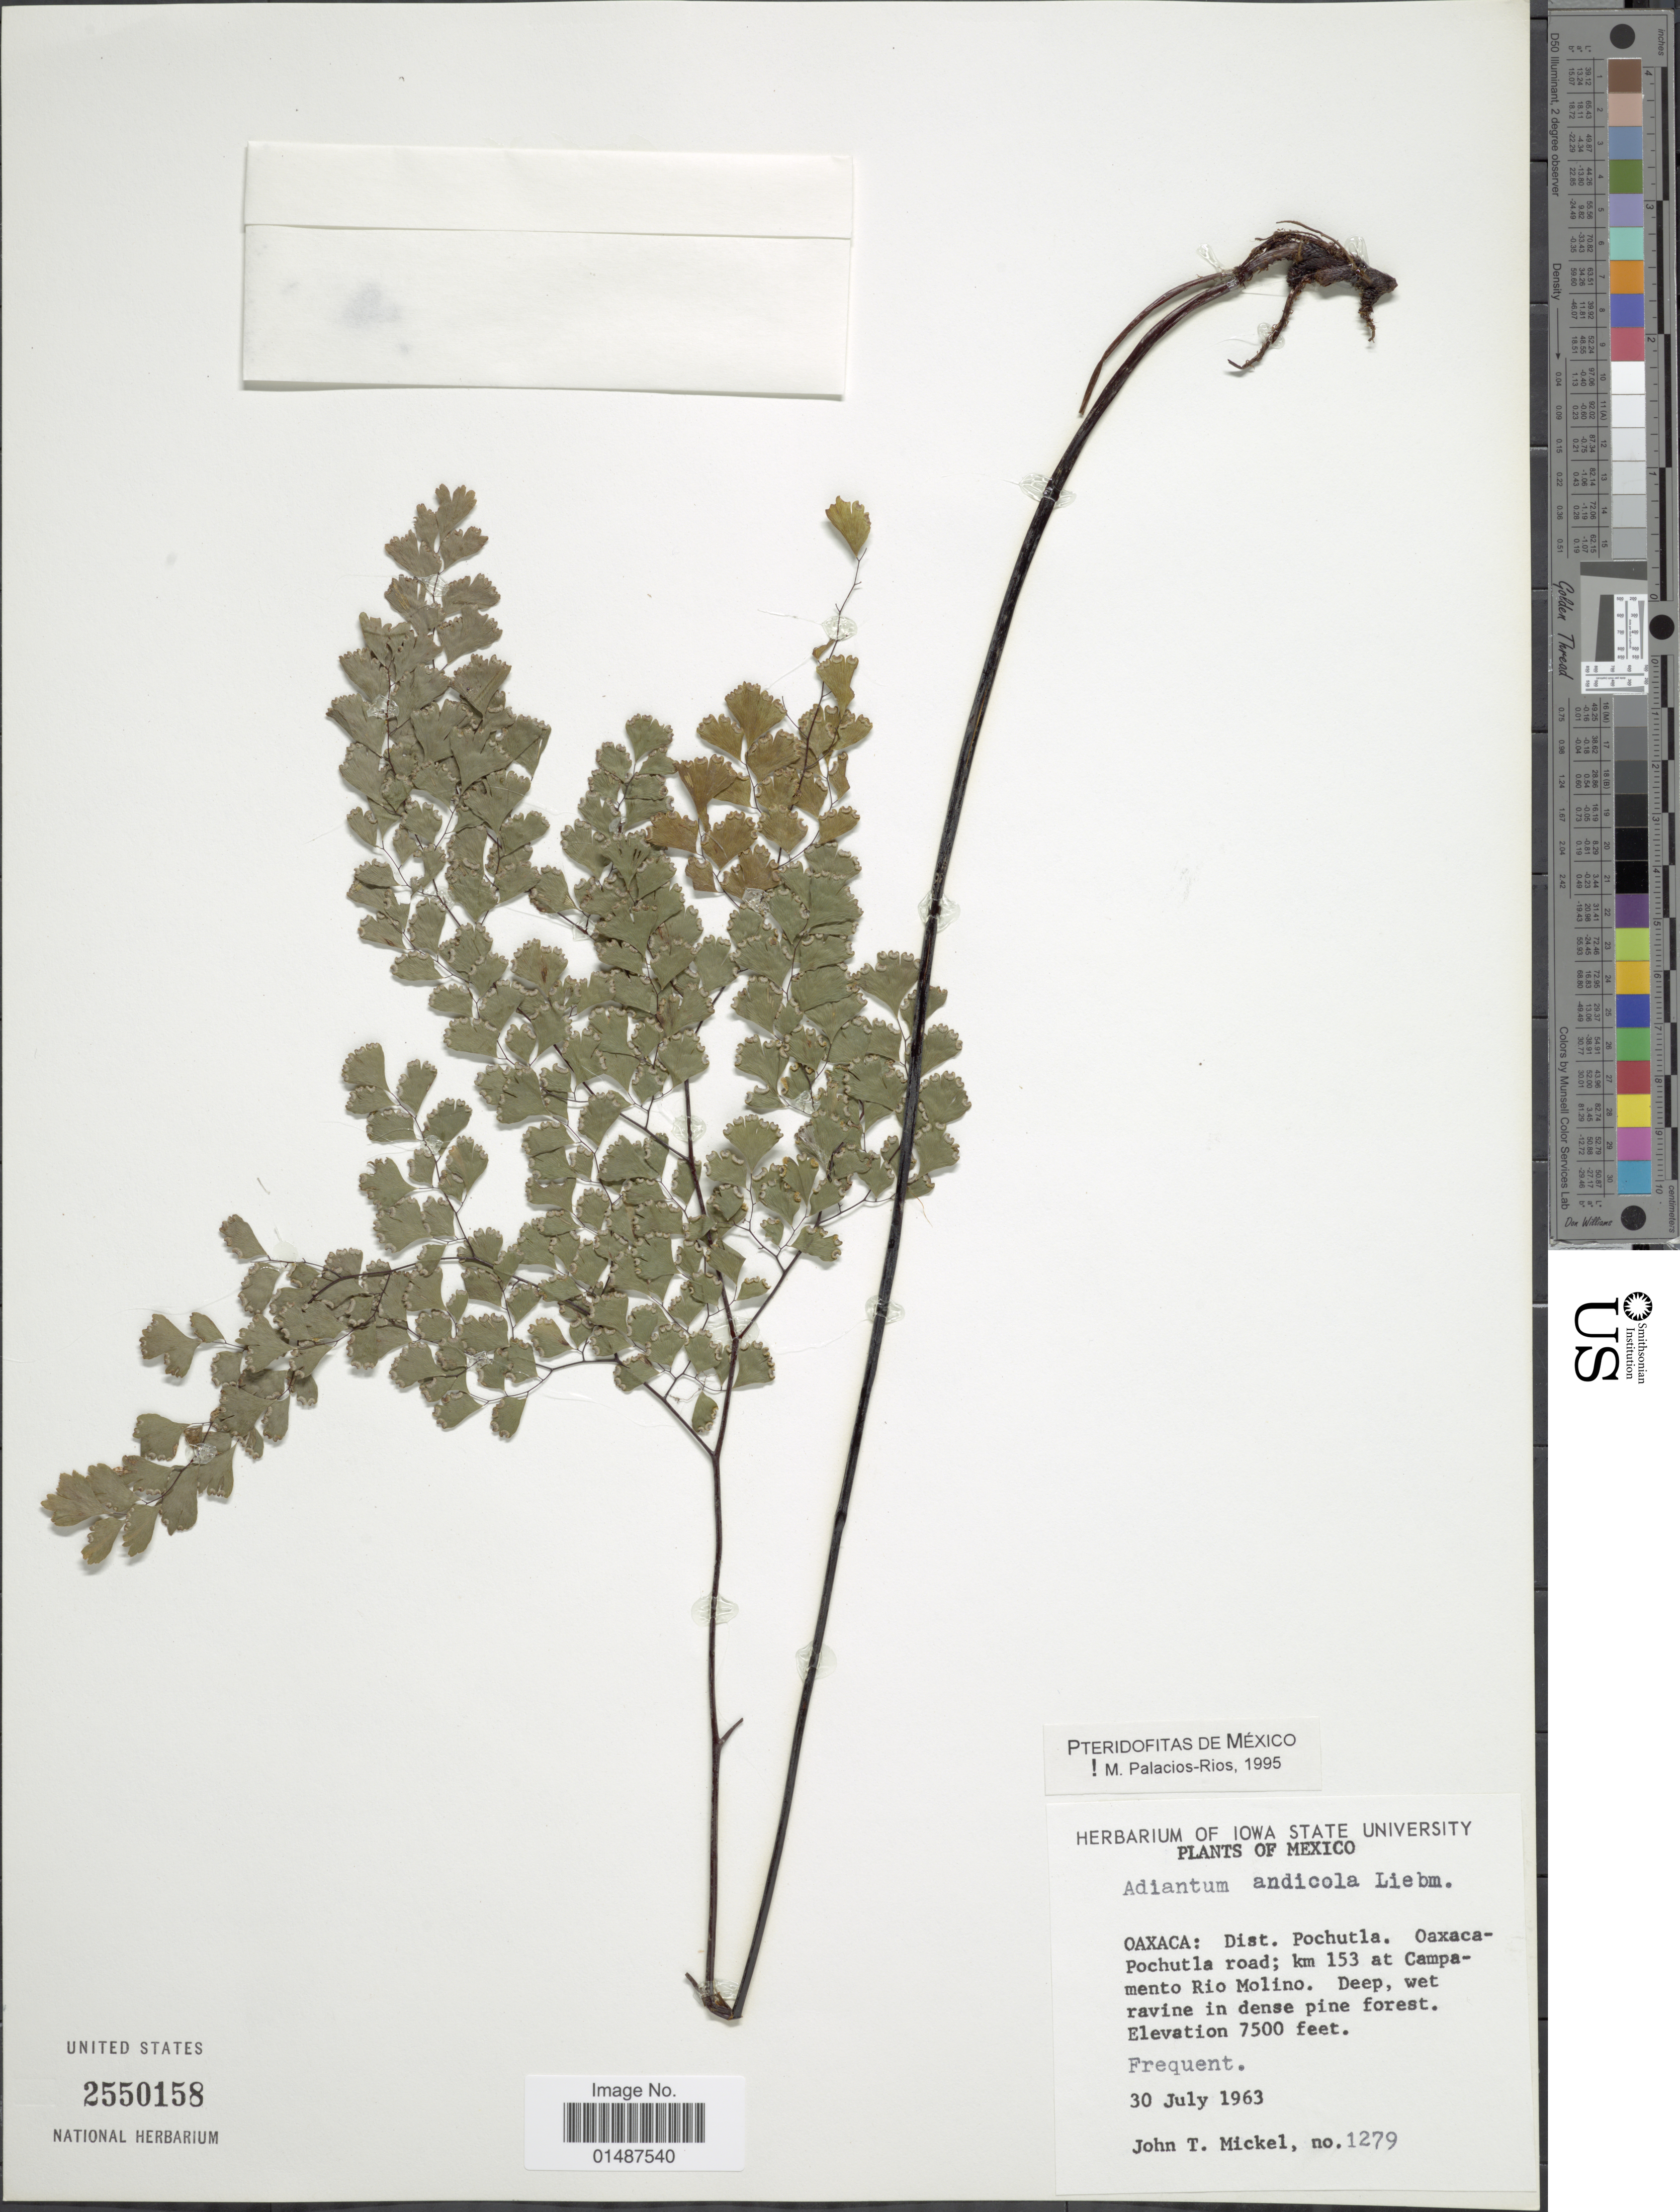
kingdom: Plantae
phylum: Tracheophyta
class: Polypodiopsida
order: Polypodiales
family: Pteridaceae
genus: Adiantum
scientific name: Adiantum andicola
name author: Liebm.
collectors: J. T. Mickel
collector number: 1279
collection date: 1963-07-30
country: Mexico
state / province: Oaxaca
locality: Dist. Pochutla. Oaxaca-Pochutla road; km 153 at campamento Rio Molino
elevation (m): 2286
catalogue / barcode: US 2550158